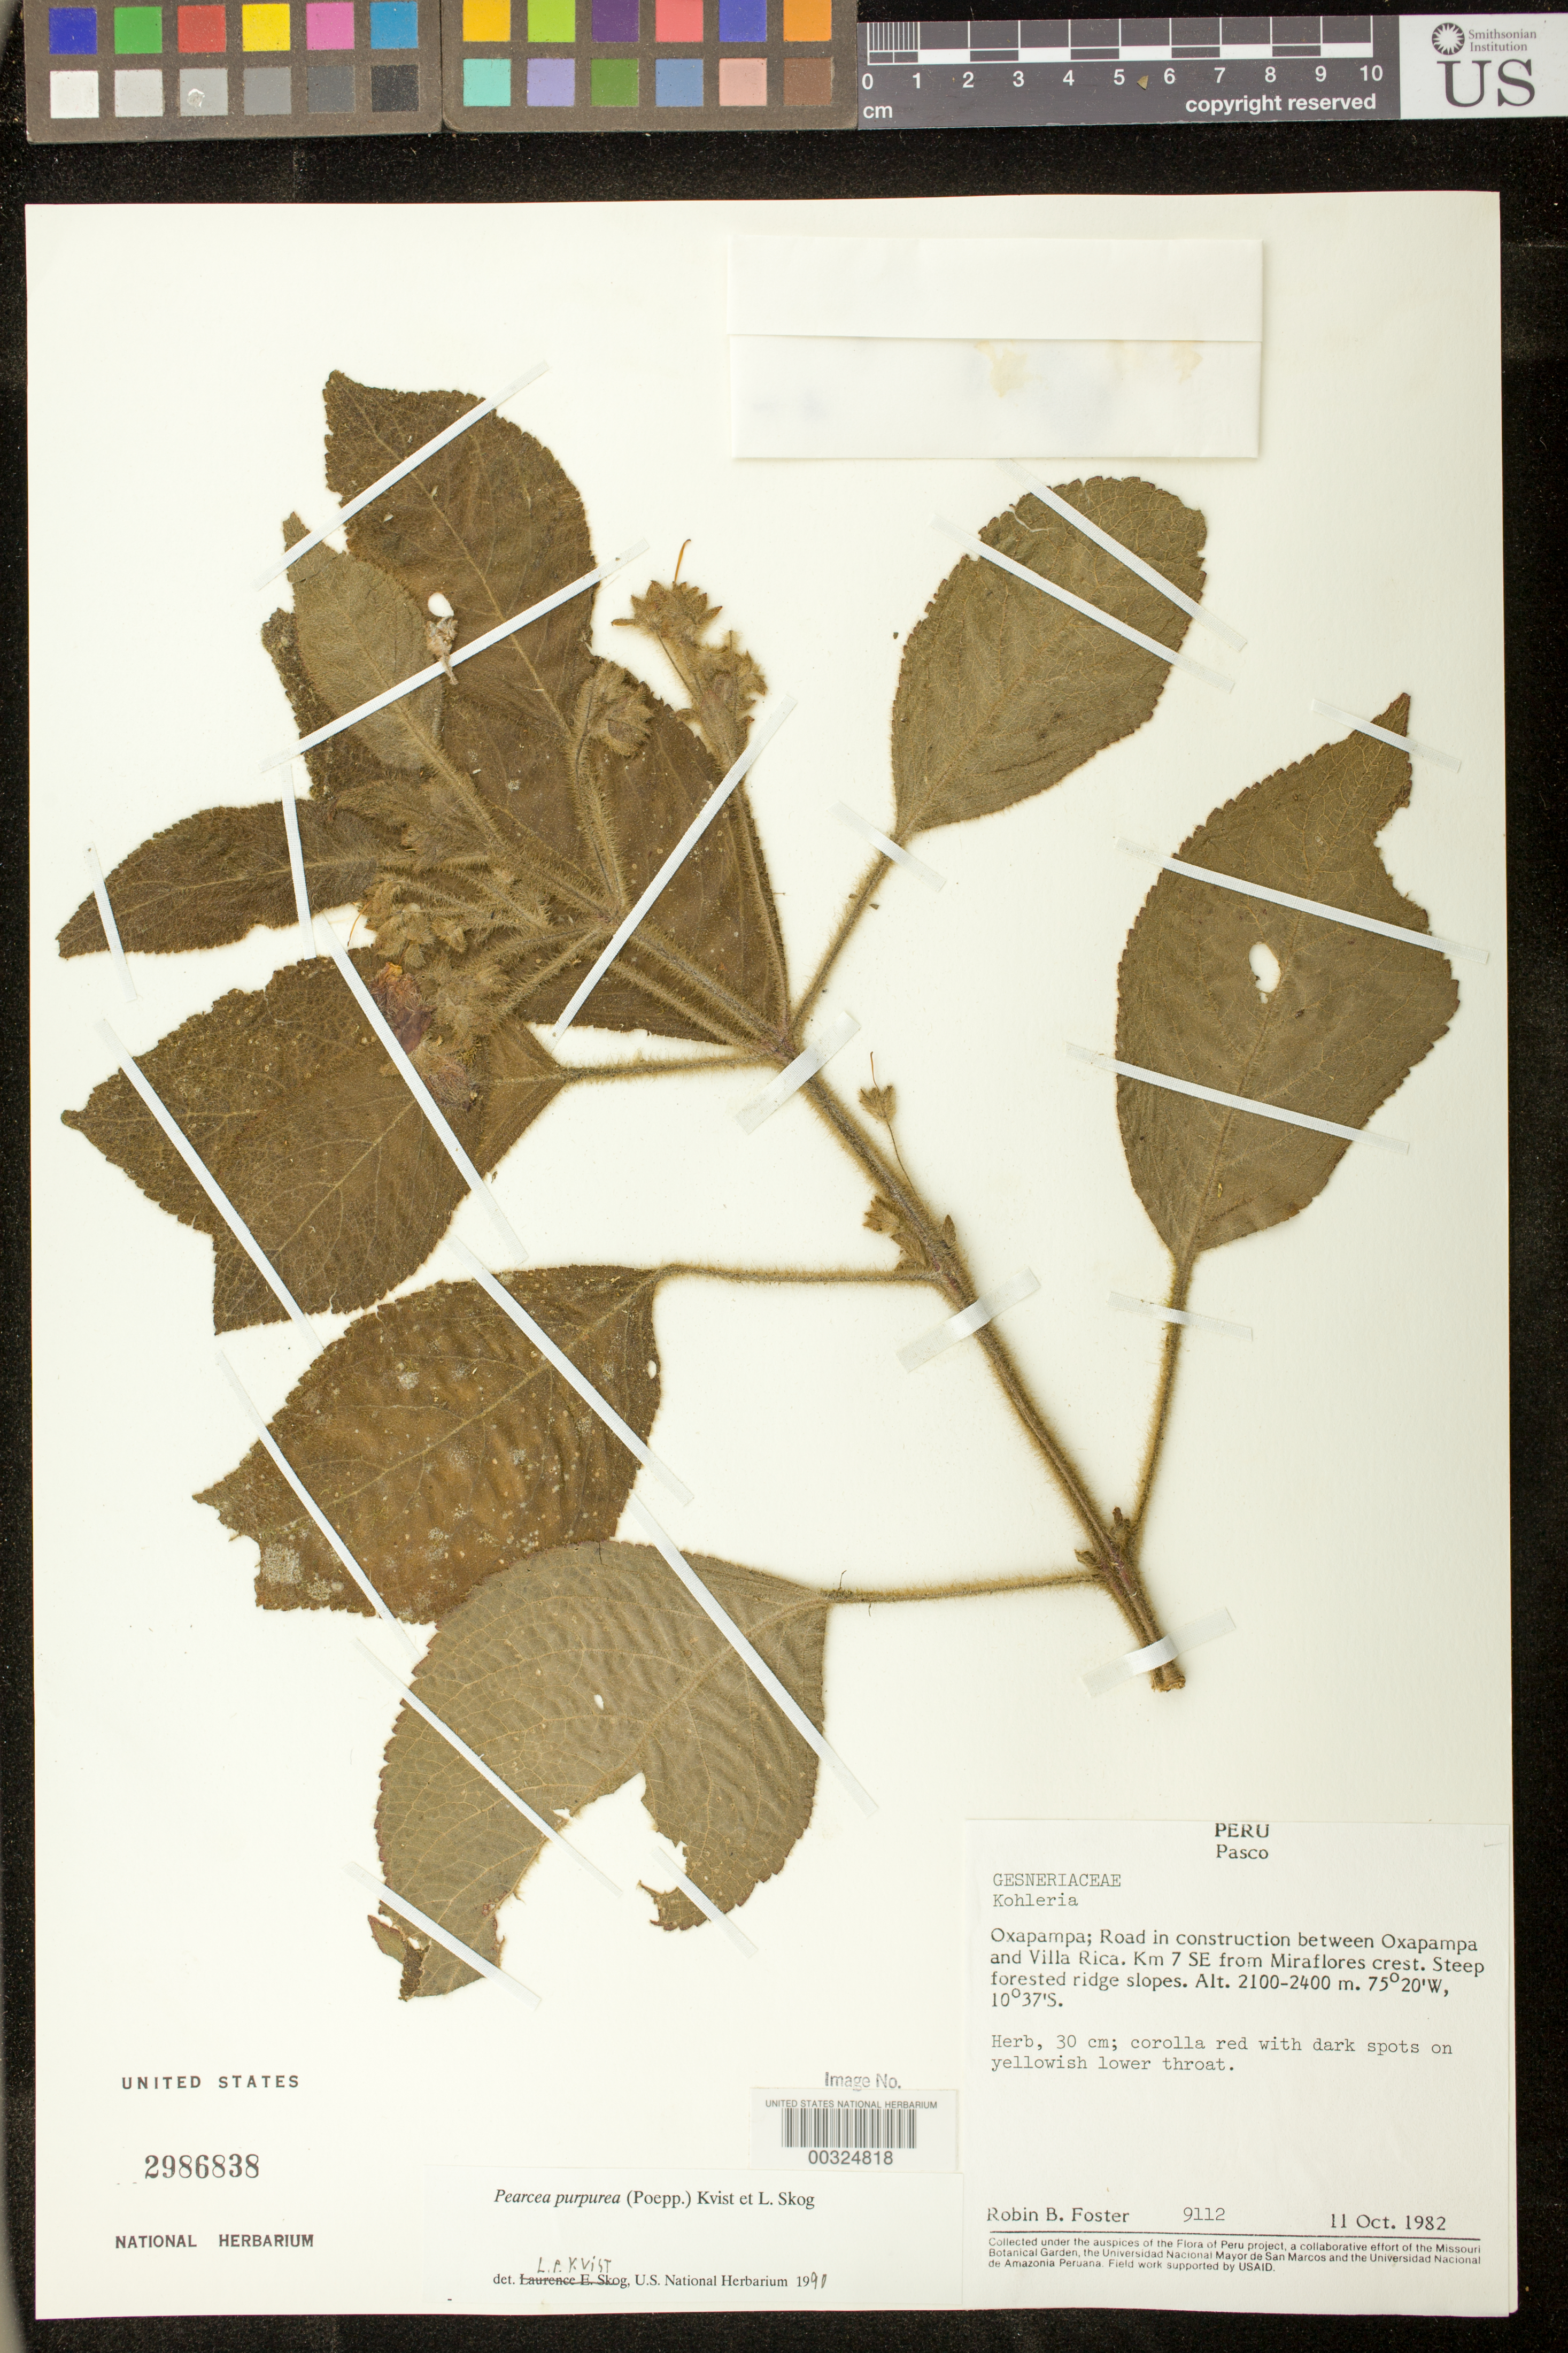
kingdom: Plantae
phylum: Tracheophyta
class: Magnoliopsida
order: Lamiales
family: Gesneriaceae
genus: Pearcea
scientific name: Pearcea purpurea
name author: (Poepp.) L.P. Kvist & L.E. Skog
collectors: R. B. Foster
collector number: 9112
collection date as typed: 11 Oct 1982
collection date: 1982-10-11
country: Peru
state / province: Pasco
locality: Prov. Oxapampa; Oxapampa, road in construction between Oxapampa and Villa Rica, km 7 SE from Miraflores crest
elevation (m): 2100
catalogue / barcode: US 2986838